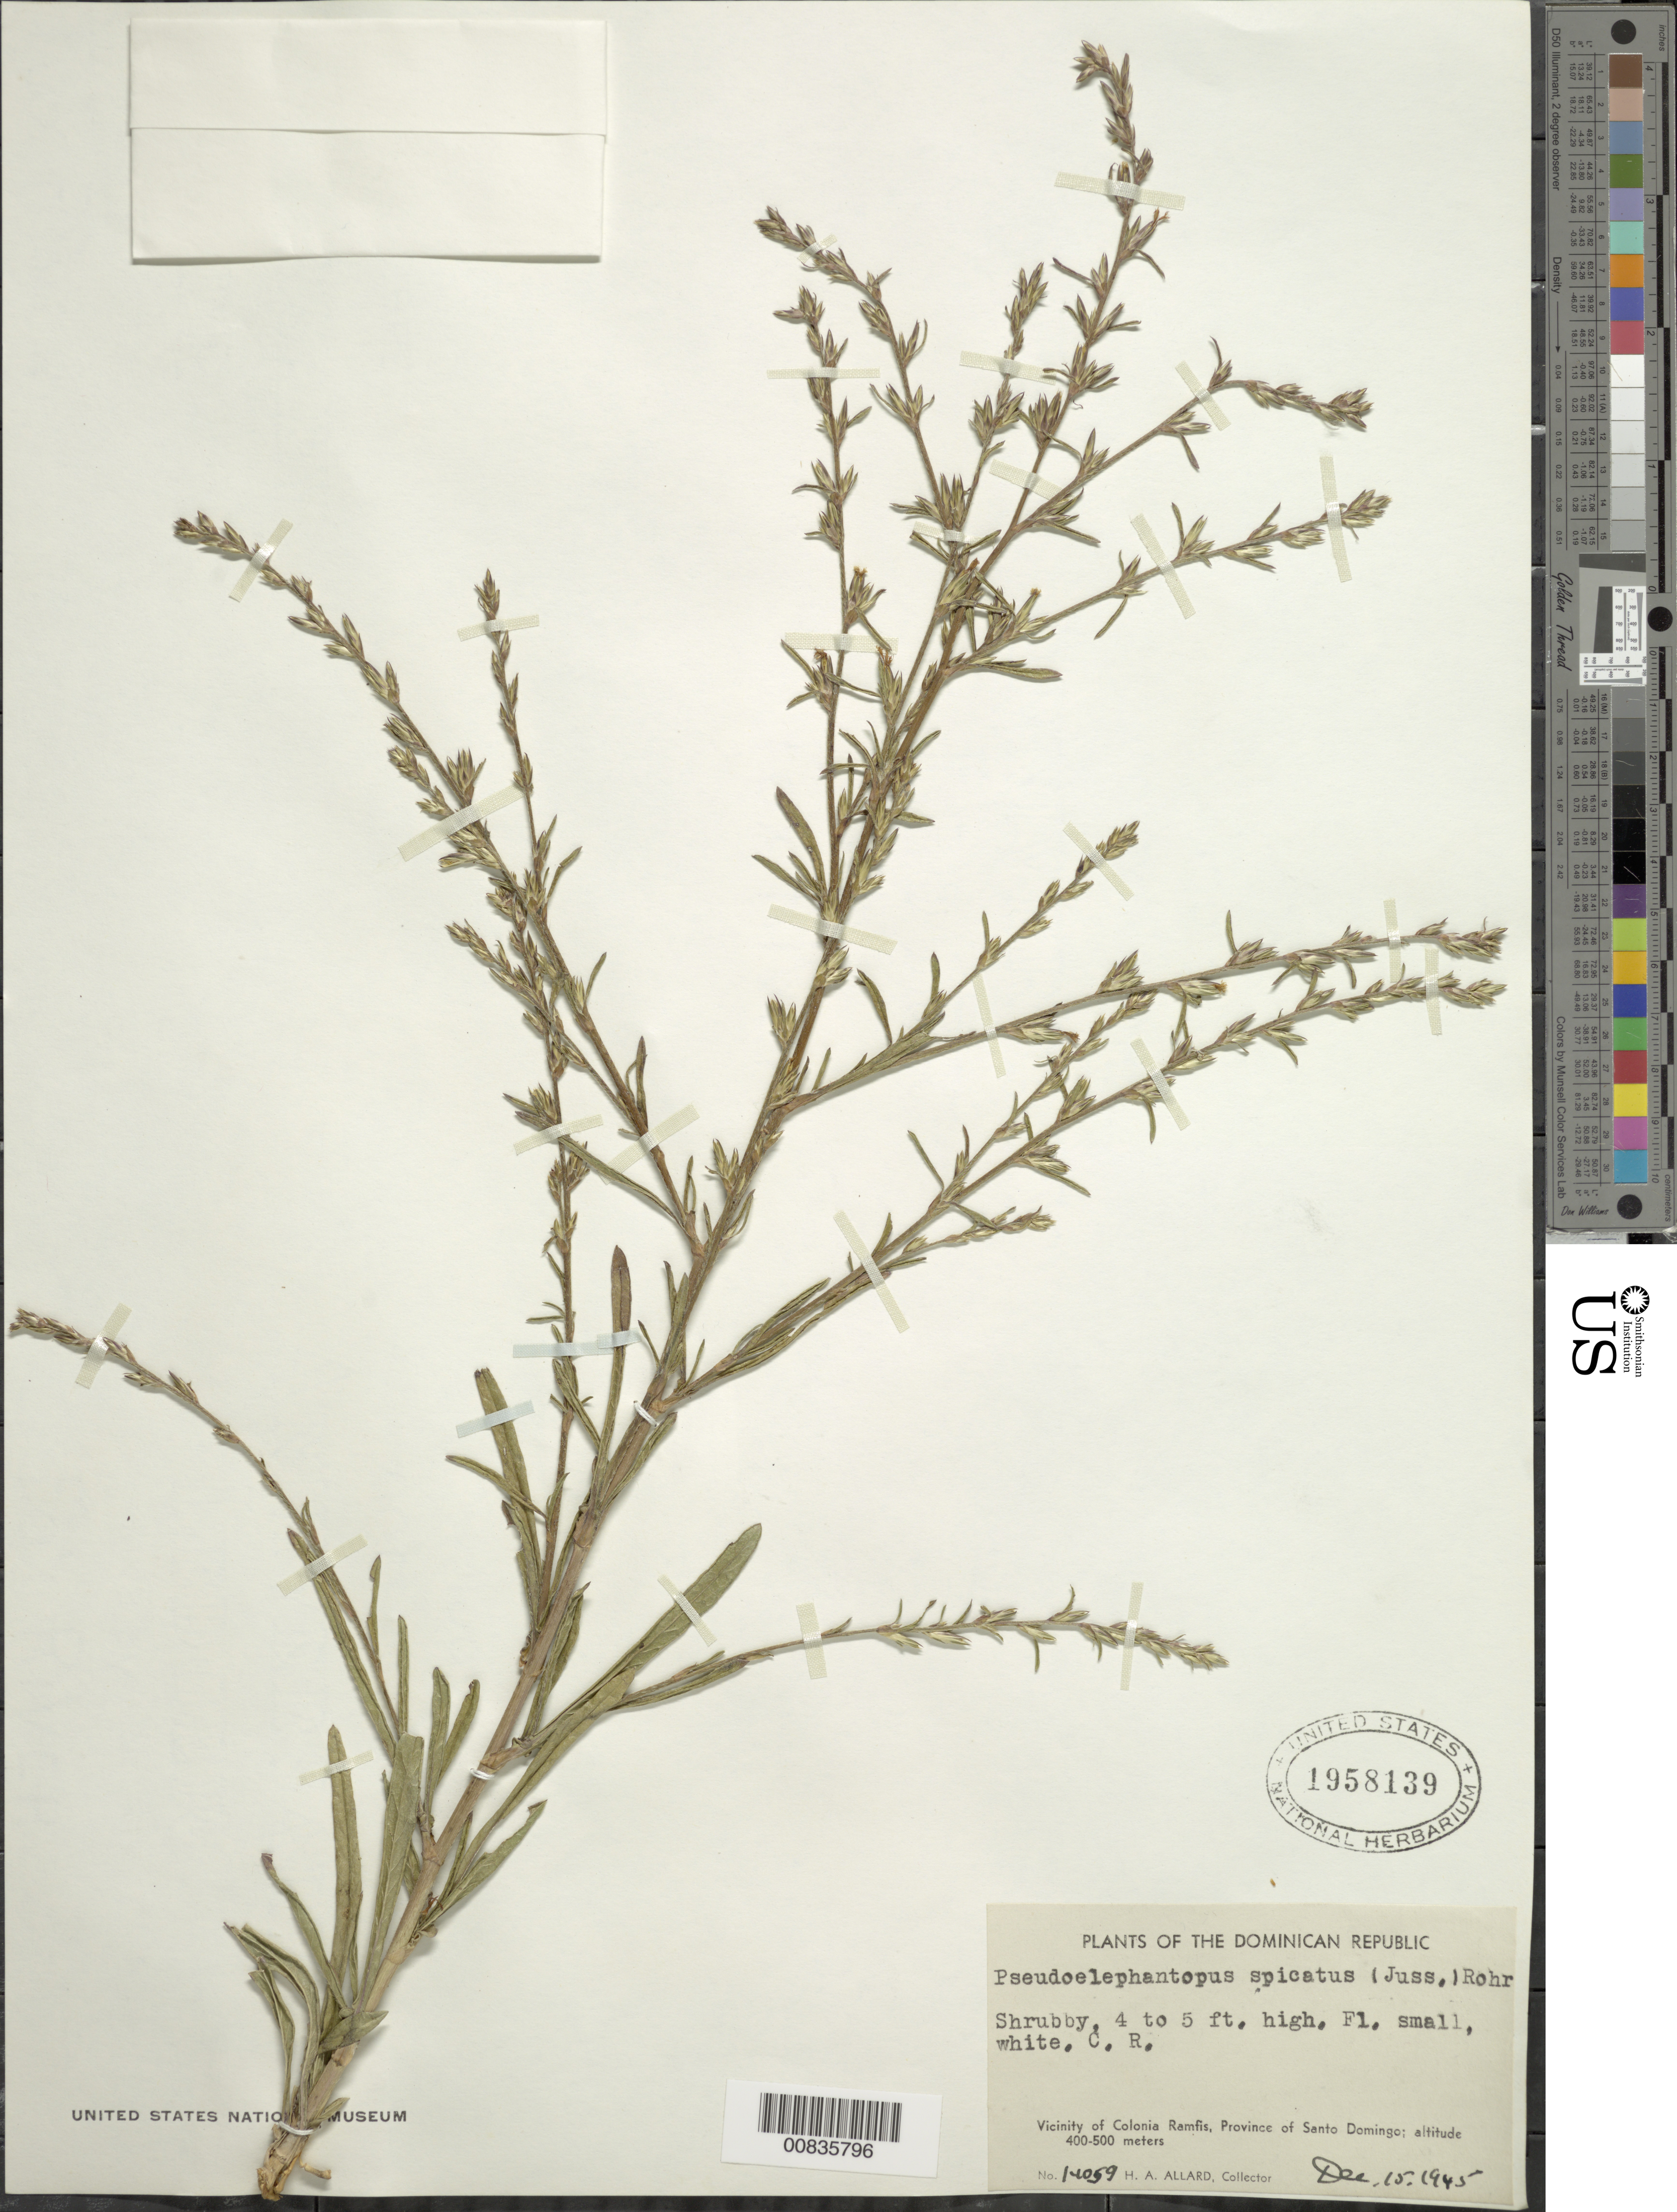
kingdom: Plantae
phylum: Tracheophyta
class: Magnoliopsida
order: Asterales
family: Asteraceae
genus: Pseudelephantopus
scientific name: Pseudelephantopus spicatus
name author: (Juss. ex Aubl.) C.F. Baker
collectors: H. A. Allard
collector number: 14059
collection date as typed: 15 Dec 1945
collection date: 1945-12-15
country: Dominican Republic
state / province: Distrito Nacional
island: Hispaniola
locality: Vicinity of Colonia Ramfis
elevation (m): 400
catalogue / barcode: US 1958139